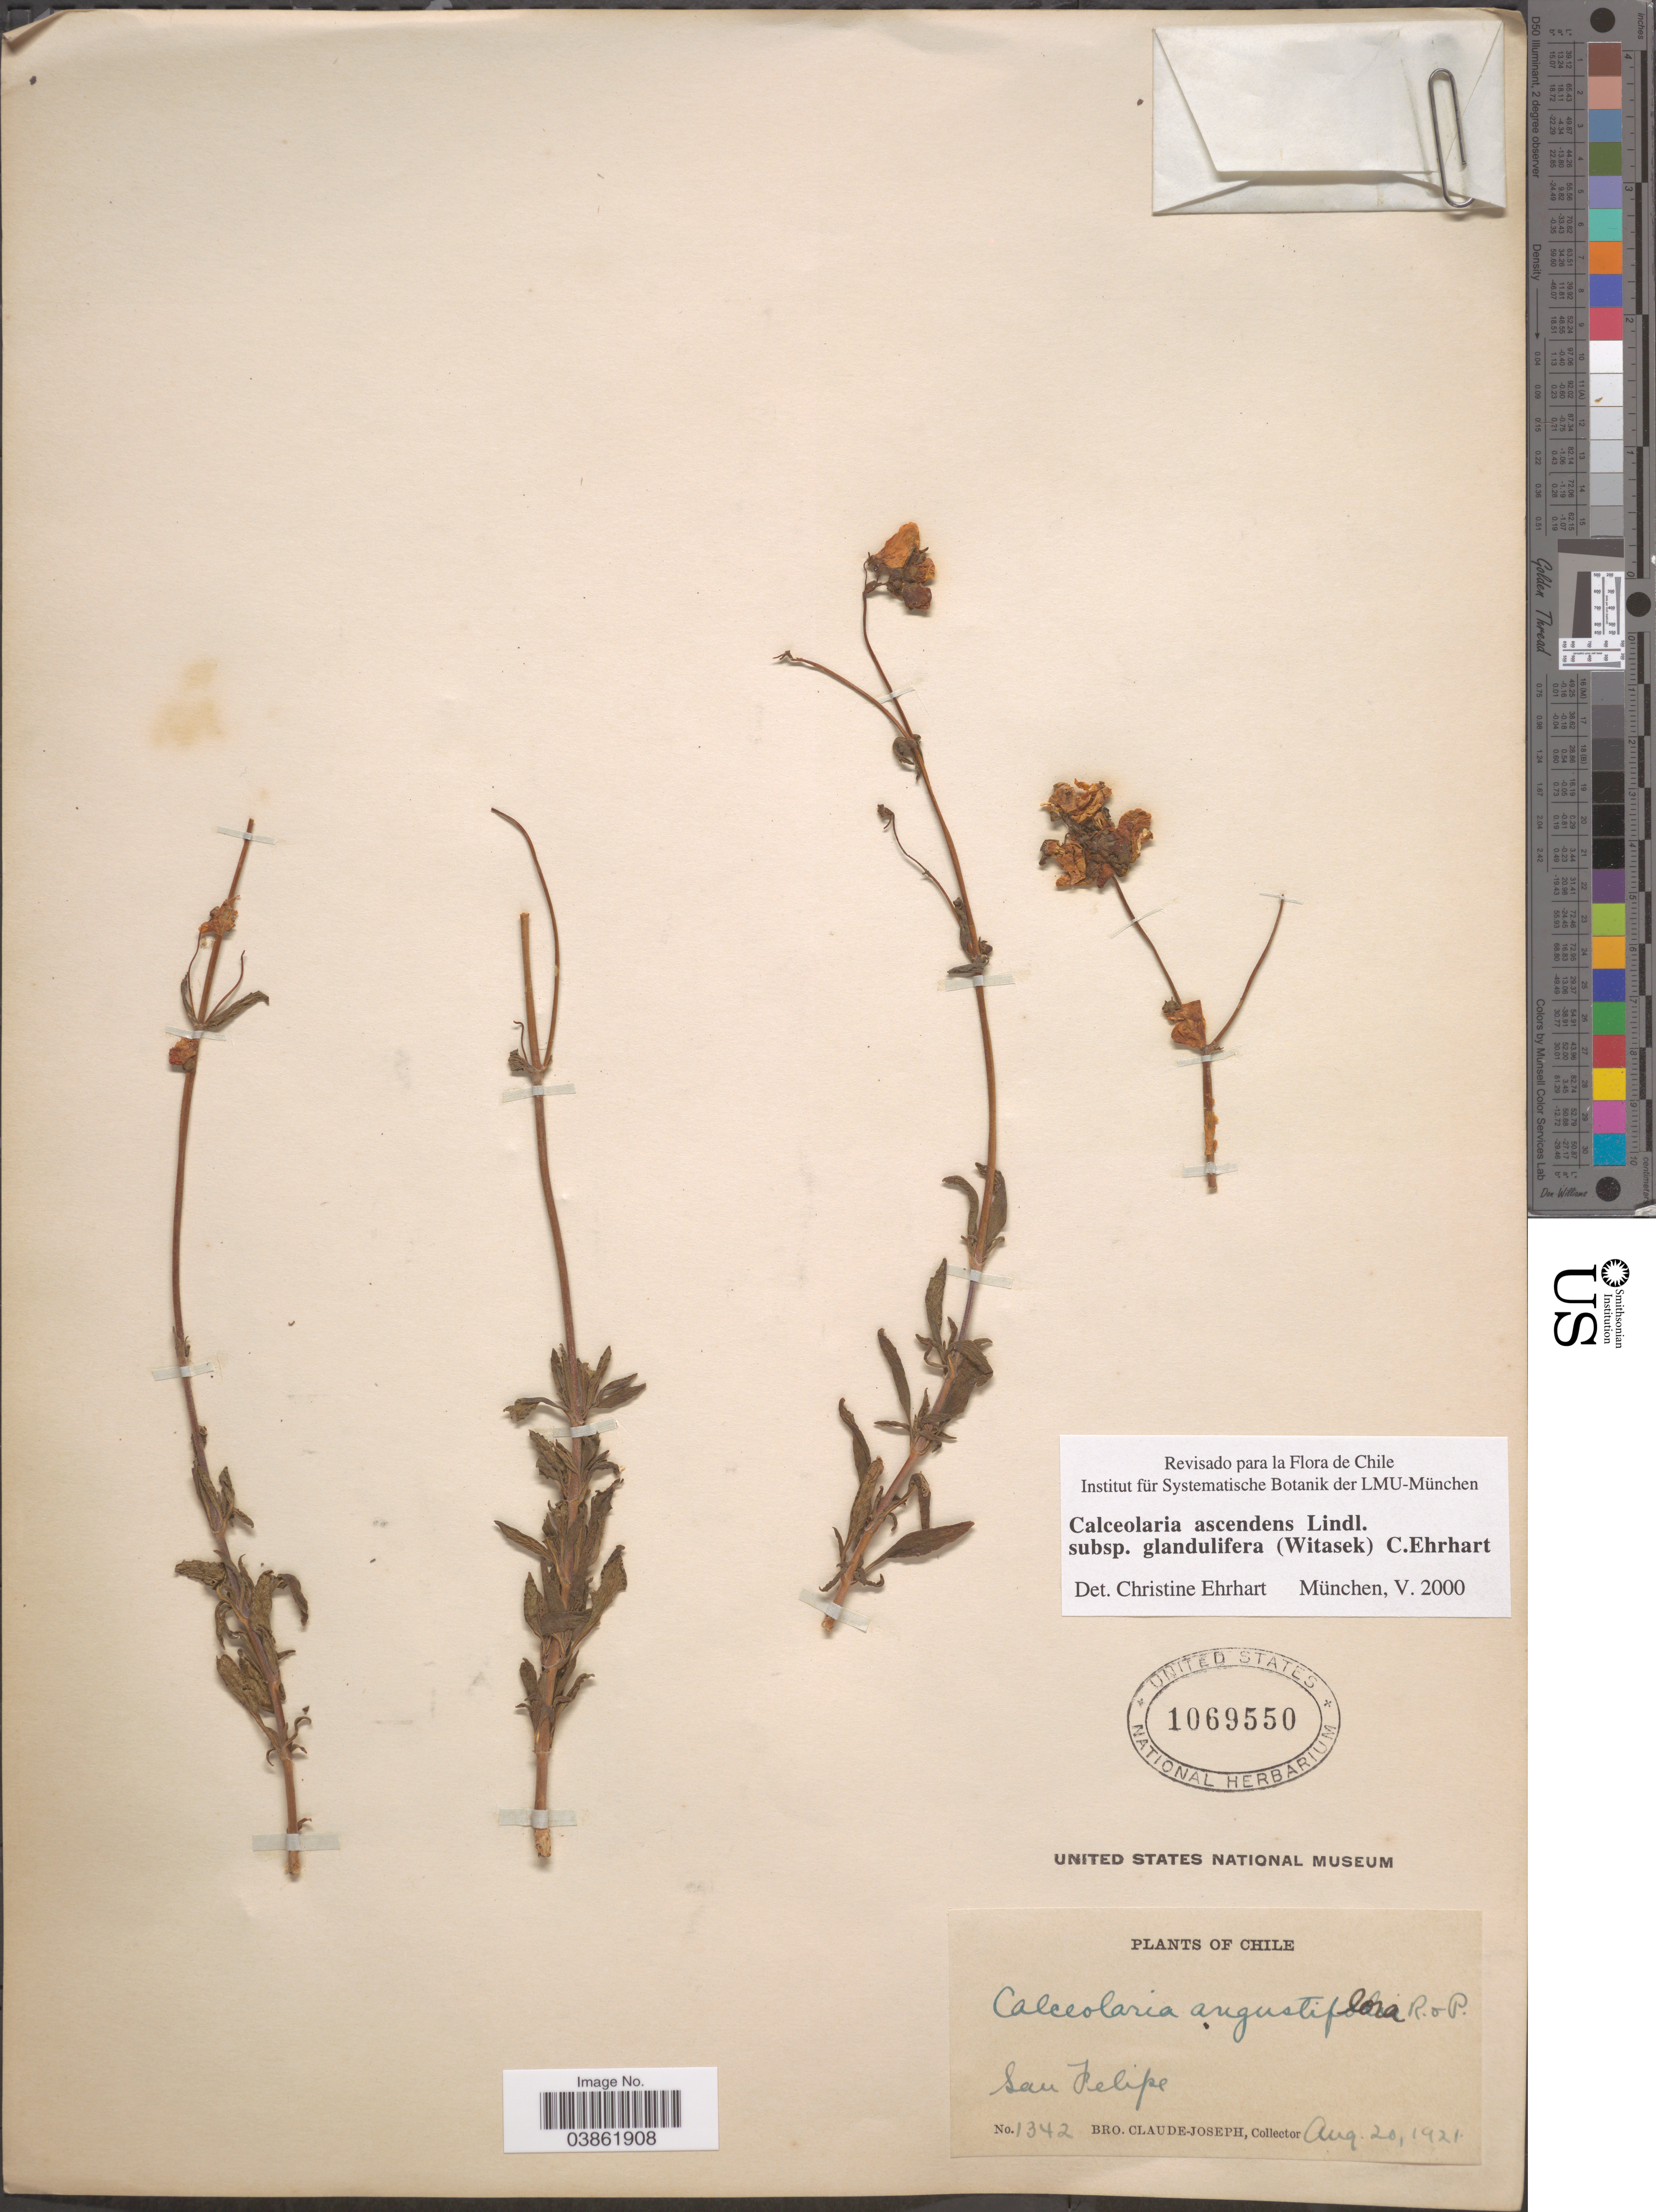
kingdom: Plantae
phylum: Tracheophyta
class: Magnoliopsida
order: Lamiales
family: Calceolariaceae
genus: Calceolaria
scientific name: Calceolaria ascendens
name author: Lindl.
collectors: Bro. Claude-Joseph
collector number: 1342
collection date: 1921-08-20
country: Chile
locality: San Felipe.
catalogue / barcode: US 1069550